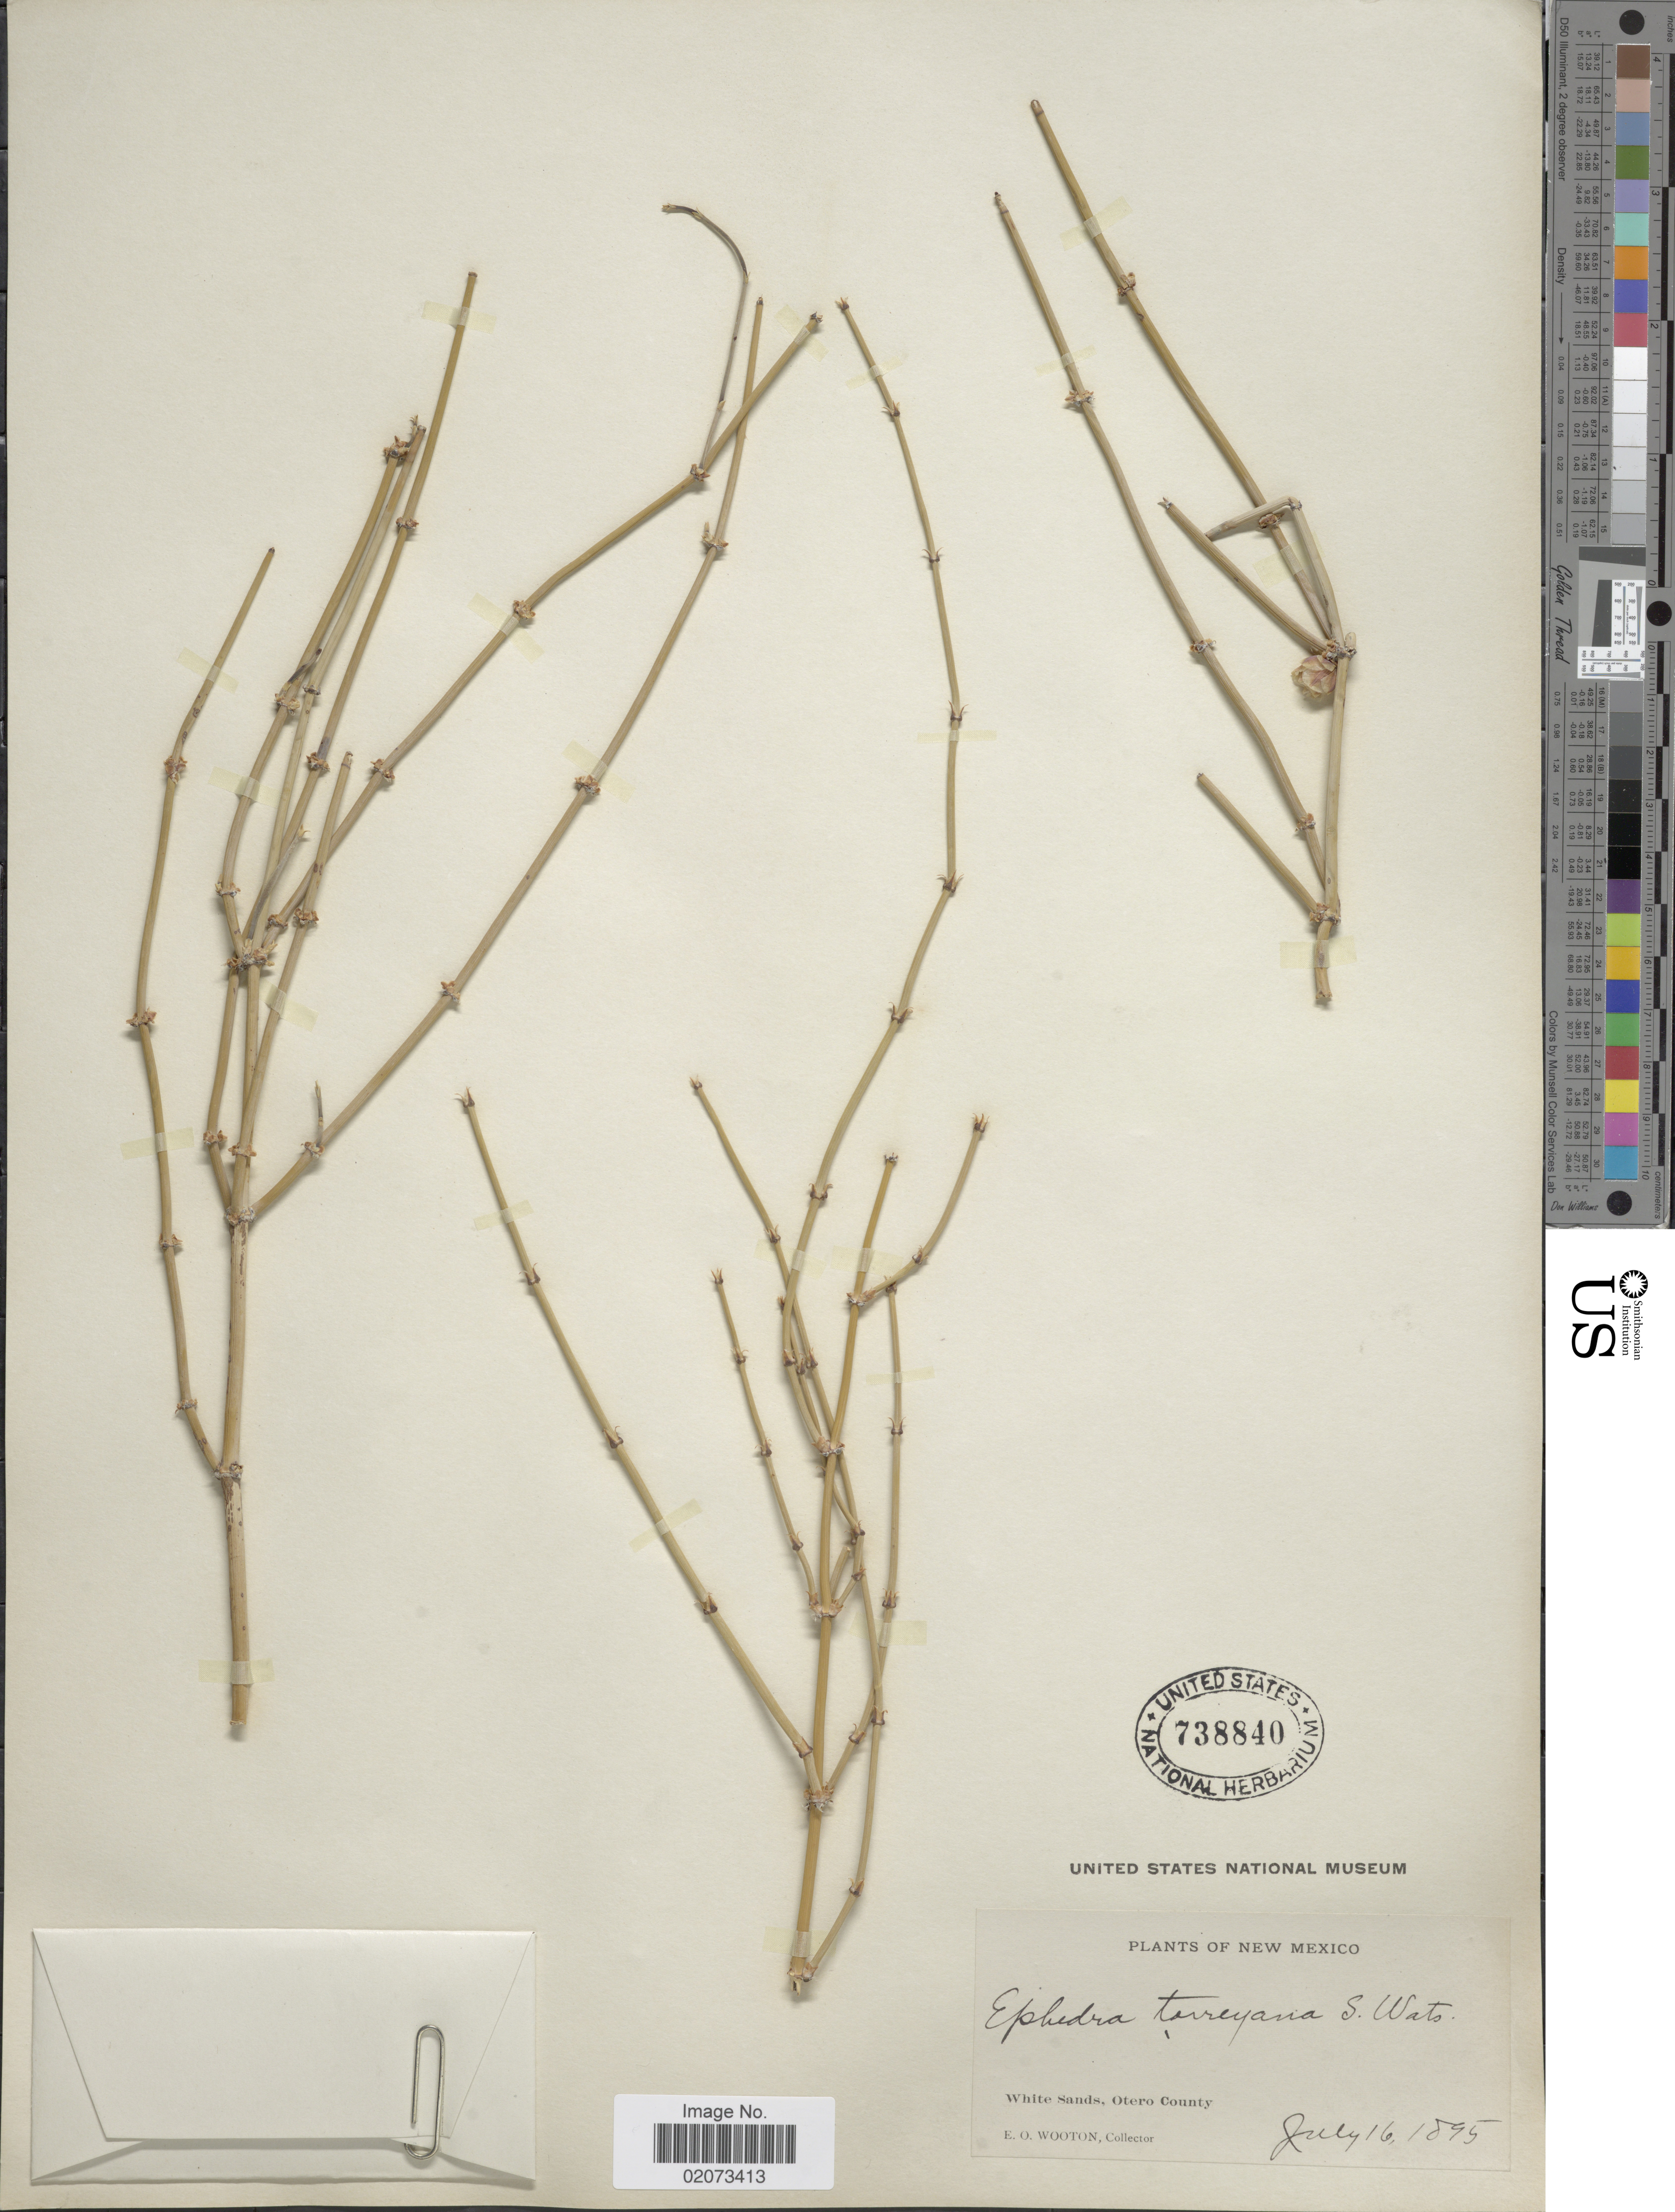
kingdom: Plantae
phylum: Tracheophyta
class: Gnetopsida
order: Ephedrales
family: Ephedraceae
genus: Ephedra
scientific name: Ephedra torreyana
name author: S. Watson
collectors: E. O. Wooton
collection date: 1895-07-16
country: United States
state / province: New Mexico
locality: White Sands, Otero County.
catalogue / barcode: US 738840